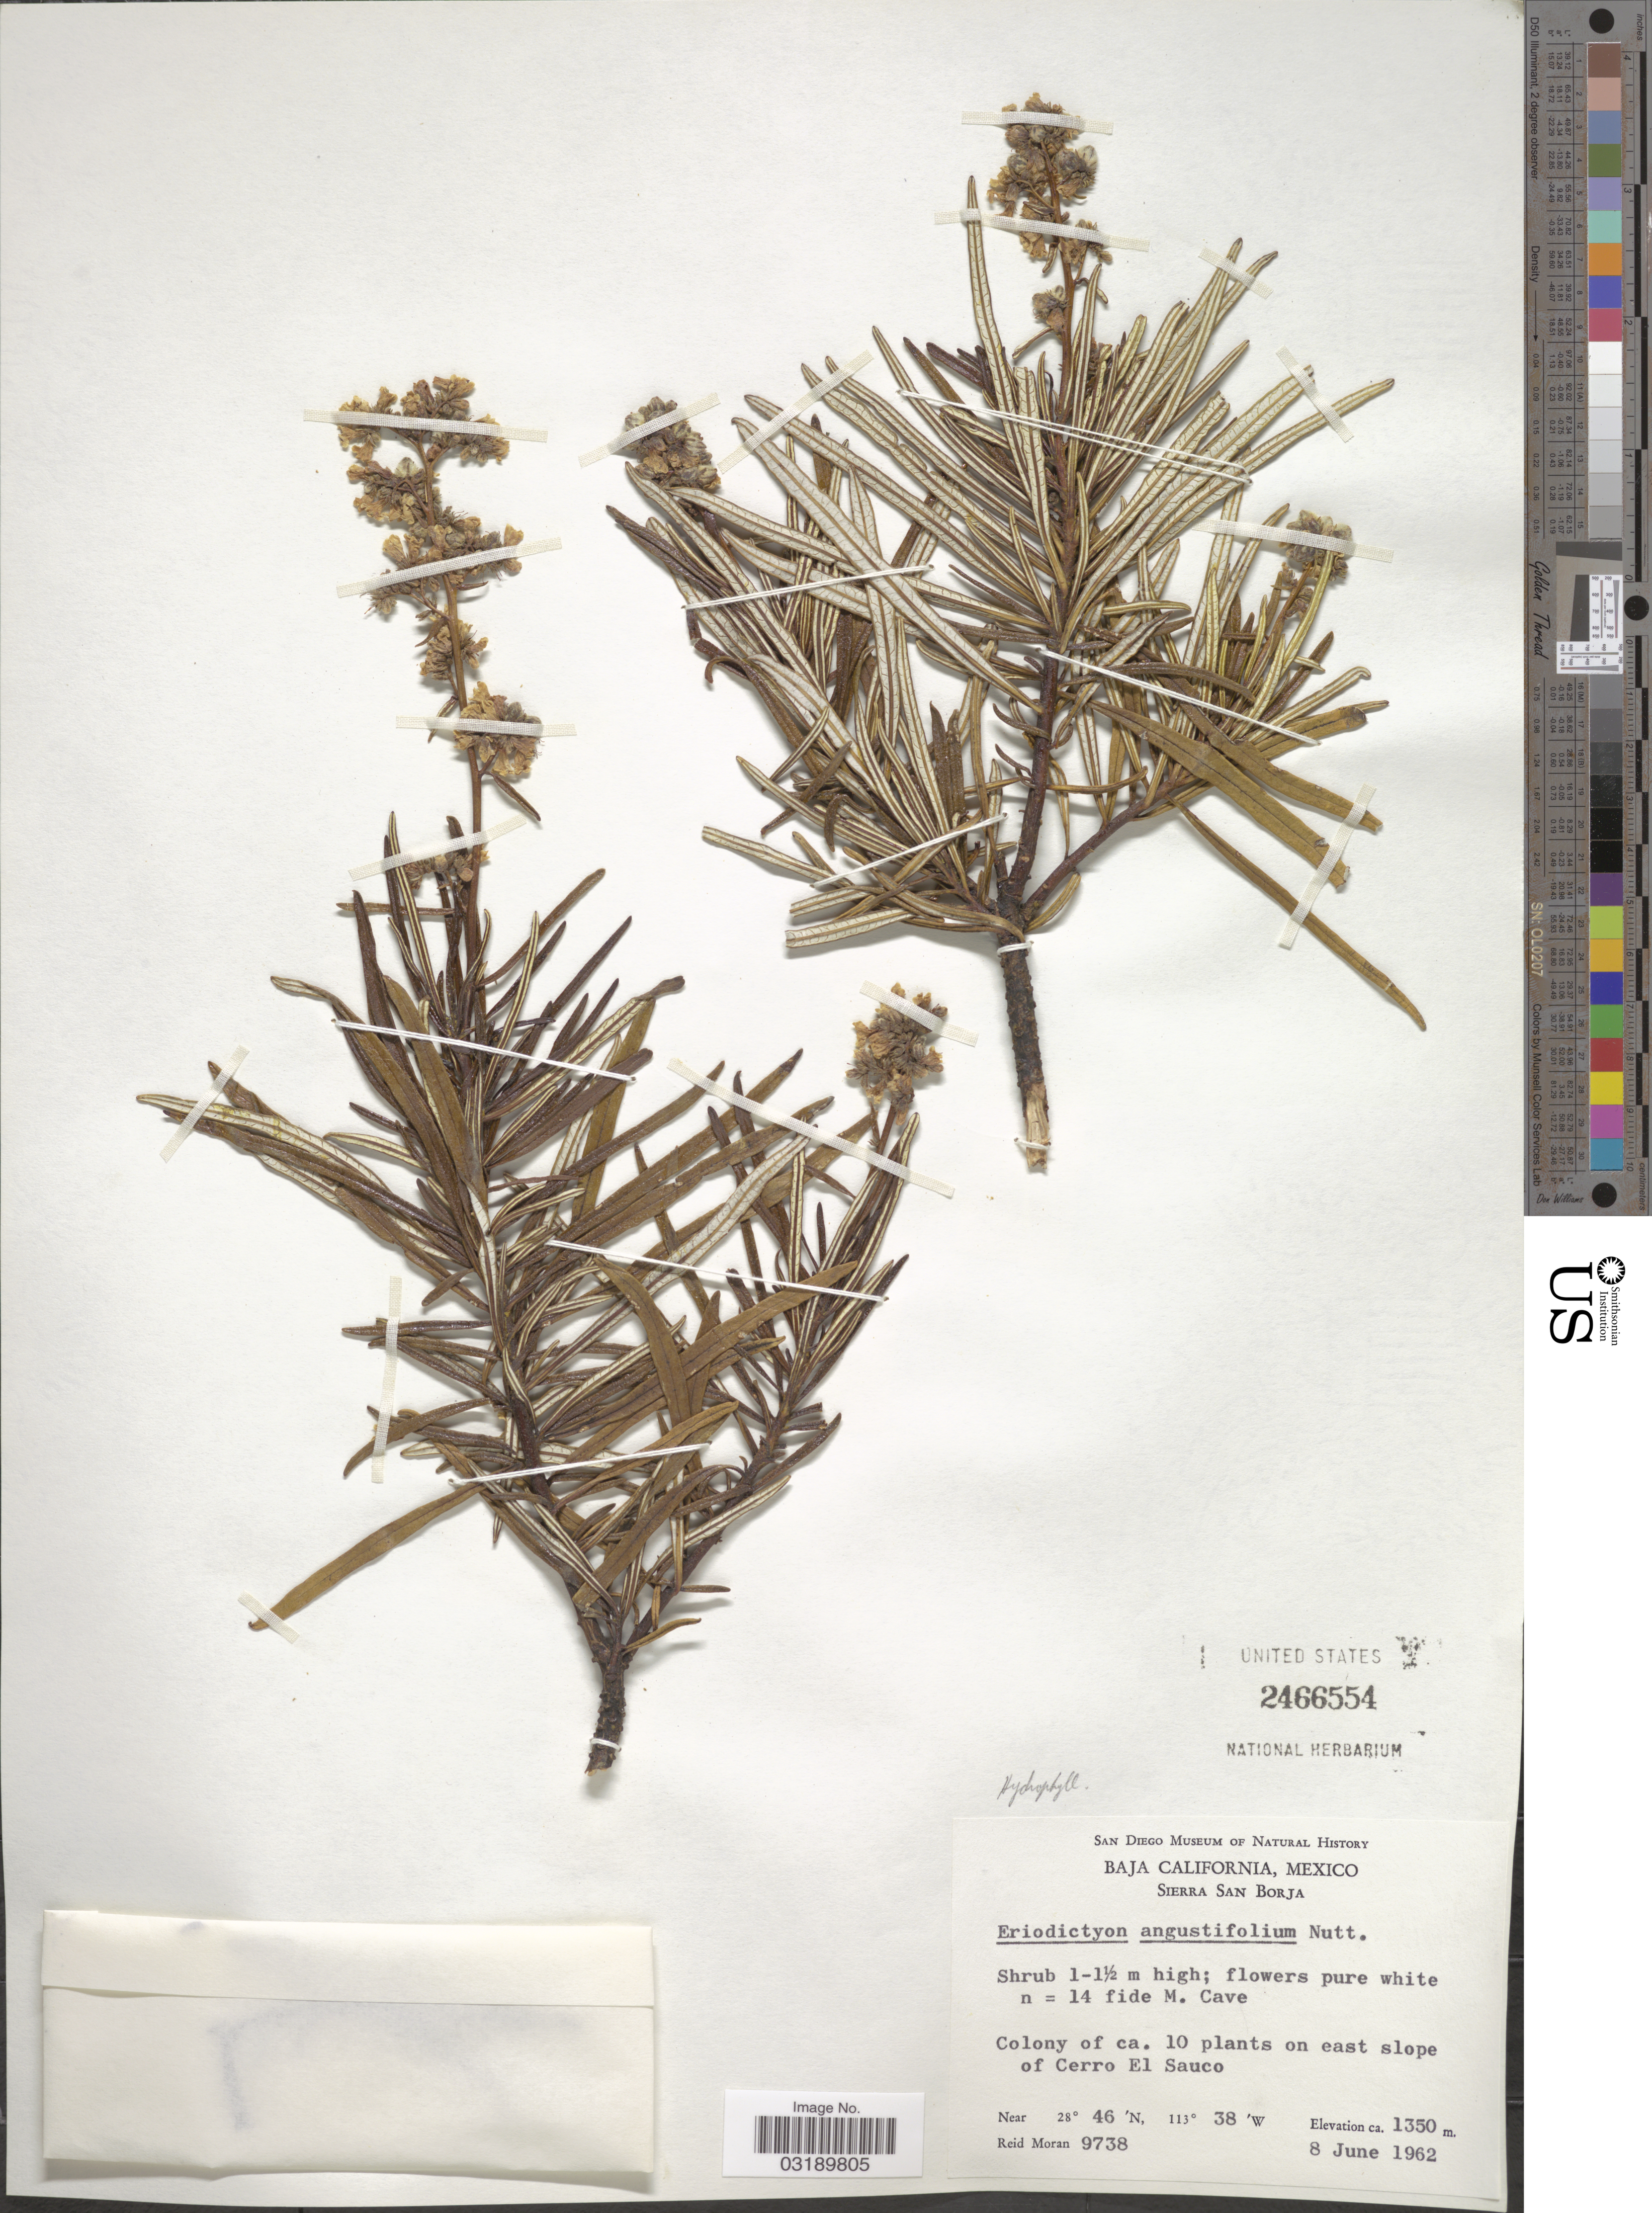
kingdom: Plantae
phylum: Tracheophyta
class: Magnoliopsida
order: Boraginales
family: Namaceae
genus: Eriodictyon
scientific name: Eriodictyon angustifolium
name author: Nutt.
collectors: R. Moran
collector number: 9738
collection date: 1962-06-08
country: Mexico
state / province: Baja California Norte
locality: Sierra San Borja. Colony of ca. 10 plants on east slope of Cerro El Sauca.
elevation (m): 1350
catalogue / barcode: US 2466554